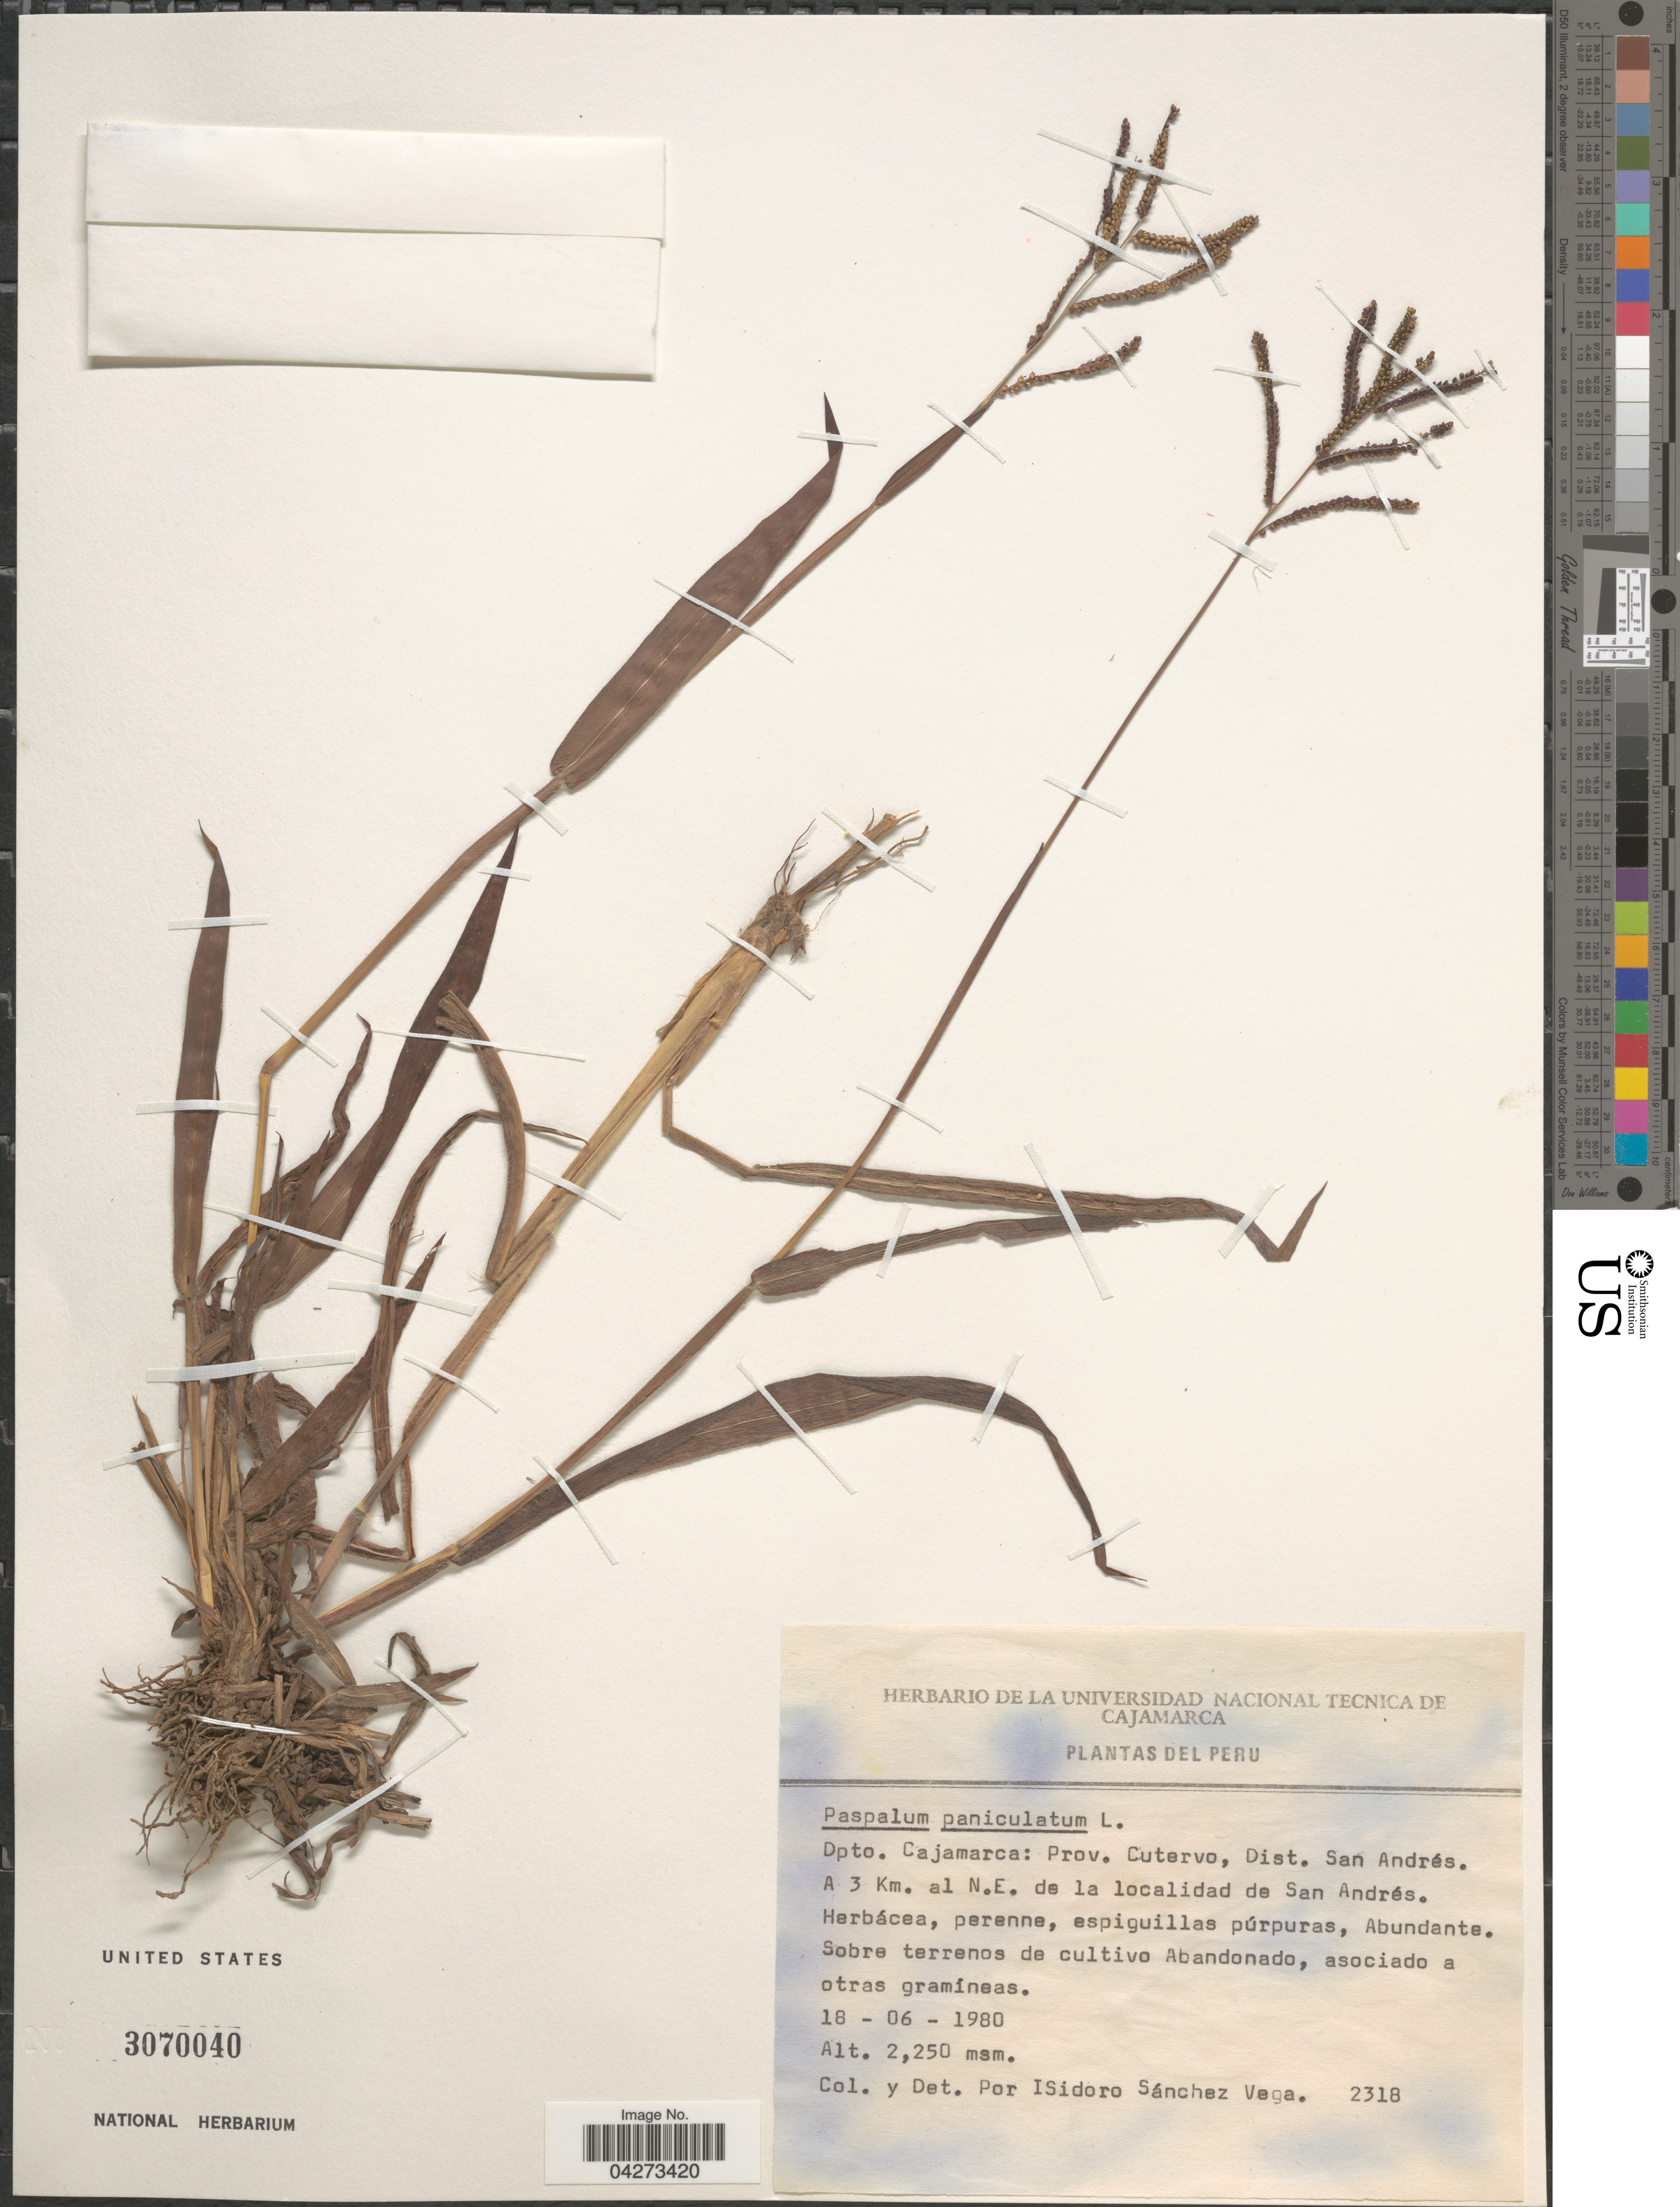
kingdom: Plantae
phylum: Tracheophyta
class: Liliopsida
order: Poales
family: Poaceae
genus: Paspalum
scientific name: Paspalum paniculatum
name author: L.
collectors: I. Sánchez Vega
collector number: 2318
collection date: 1980-06-18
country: Peru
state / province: Cajamarca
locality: Dpto. Cajamarca: Prov. Cutervo, Dist. San Andrés. A 3 Km. al N.E. de la localidad de San Andrés.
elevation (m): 2250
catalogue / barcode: US 3070040